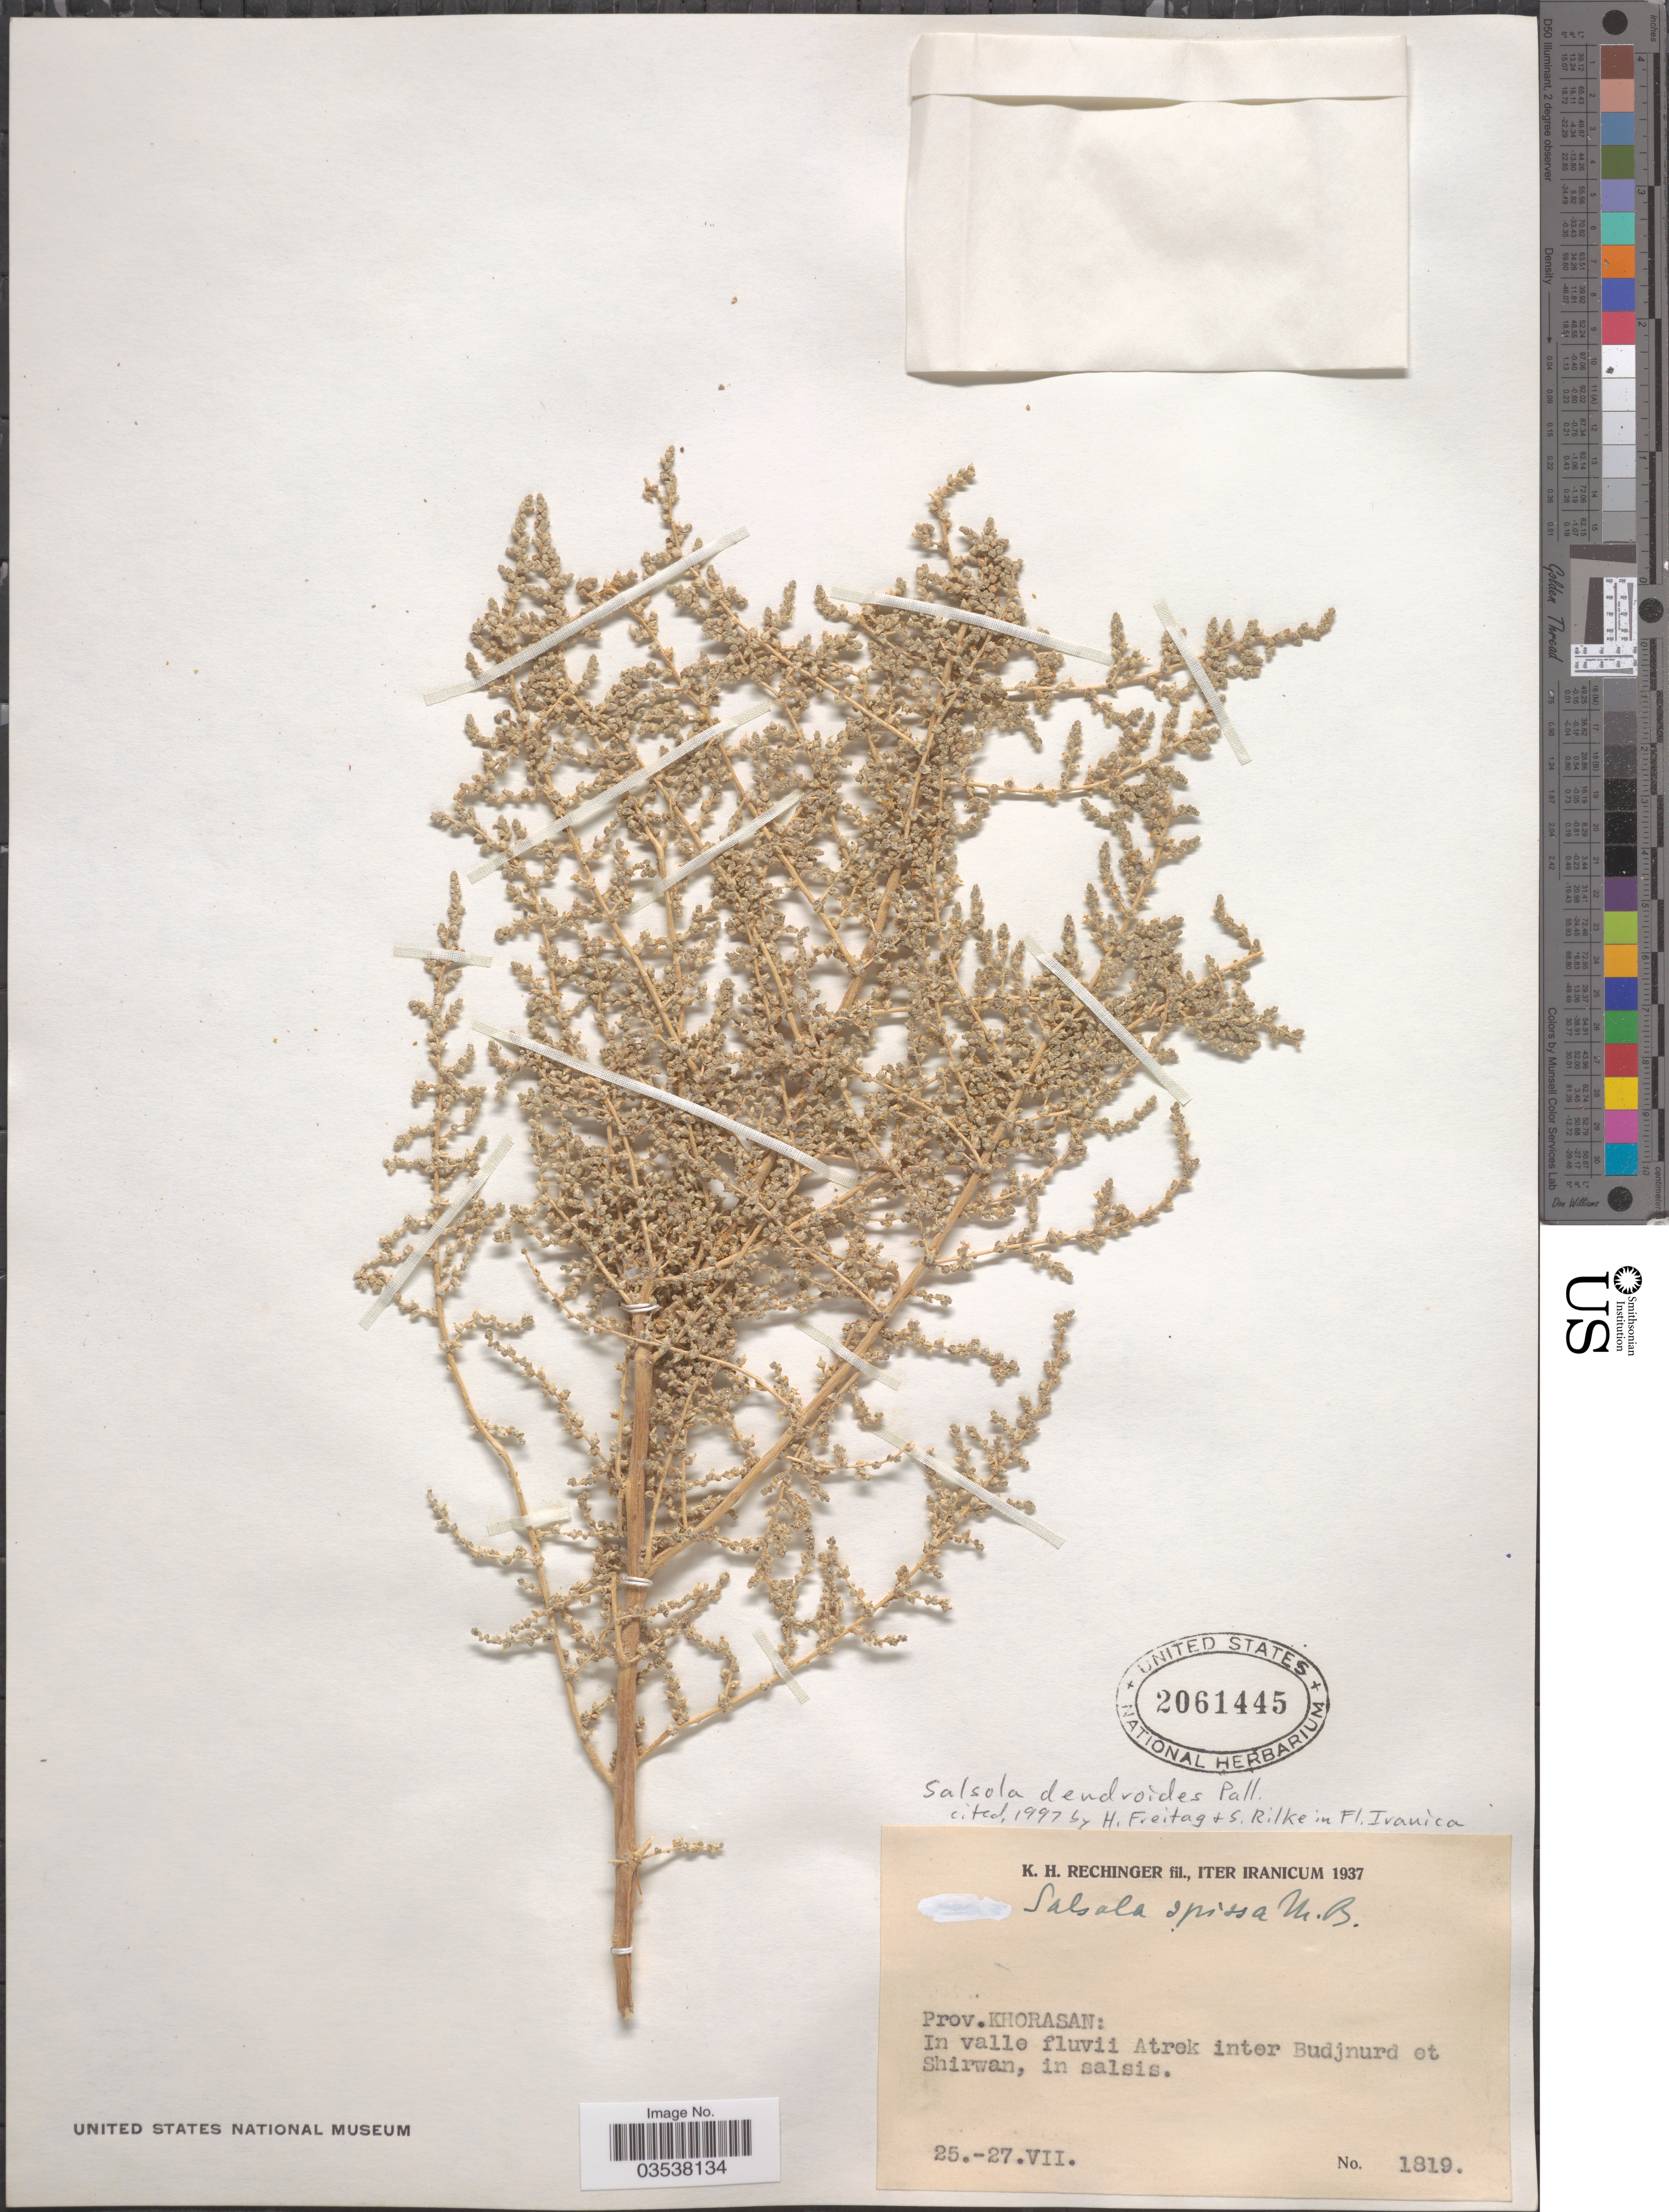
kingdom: Plantae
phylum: Tracheophyta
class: Magnoliopsida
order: Caryophyllales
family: Amaranthaceae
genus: Caroxylon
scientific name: Caroxylon dendroides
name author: (Pall.) Tzvelev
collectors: K. H. Rechinger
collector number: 1819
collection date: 1937-07-25/1937-07-27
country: Iran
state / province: Khorasan [obsolete]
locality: In valle fluvii Atrek inter Budjnurd et Shirwan.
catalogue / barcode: US 2061445